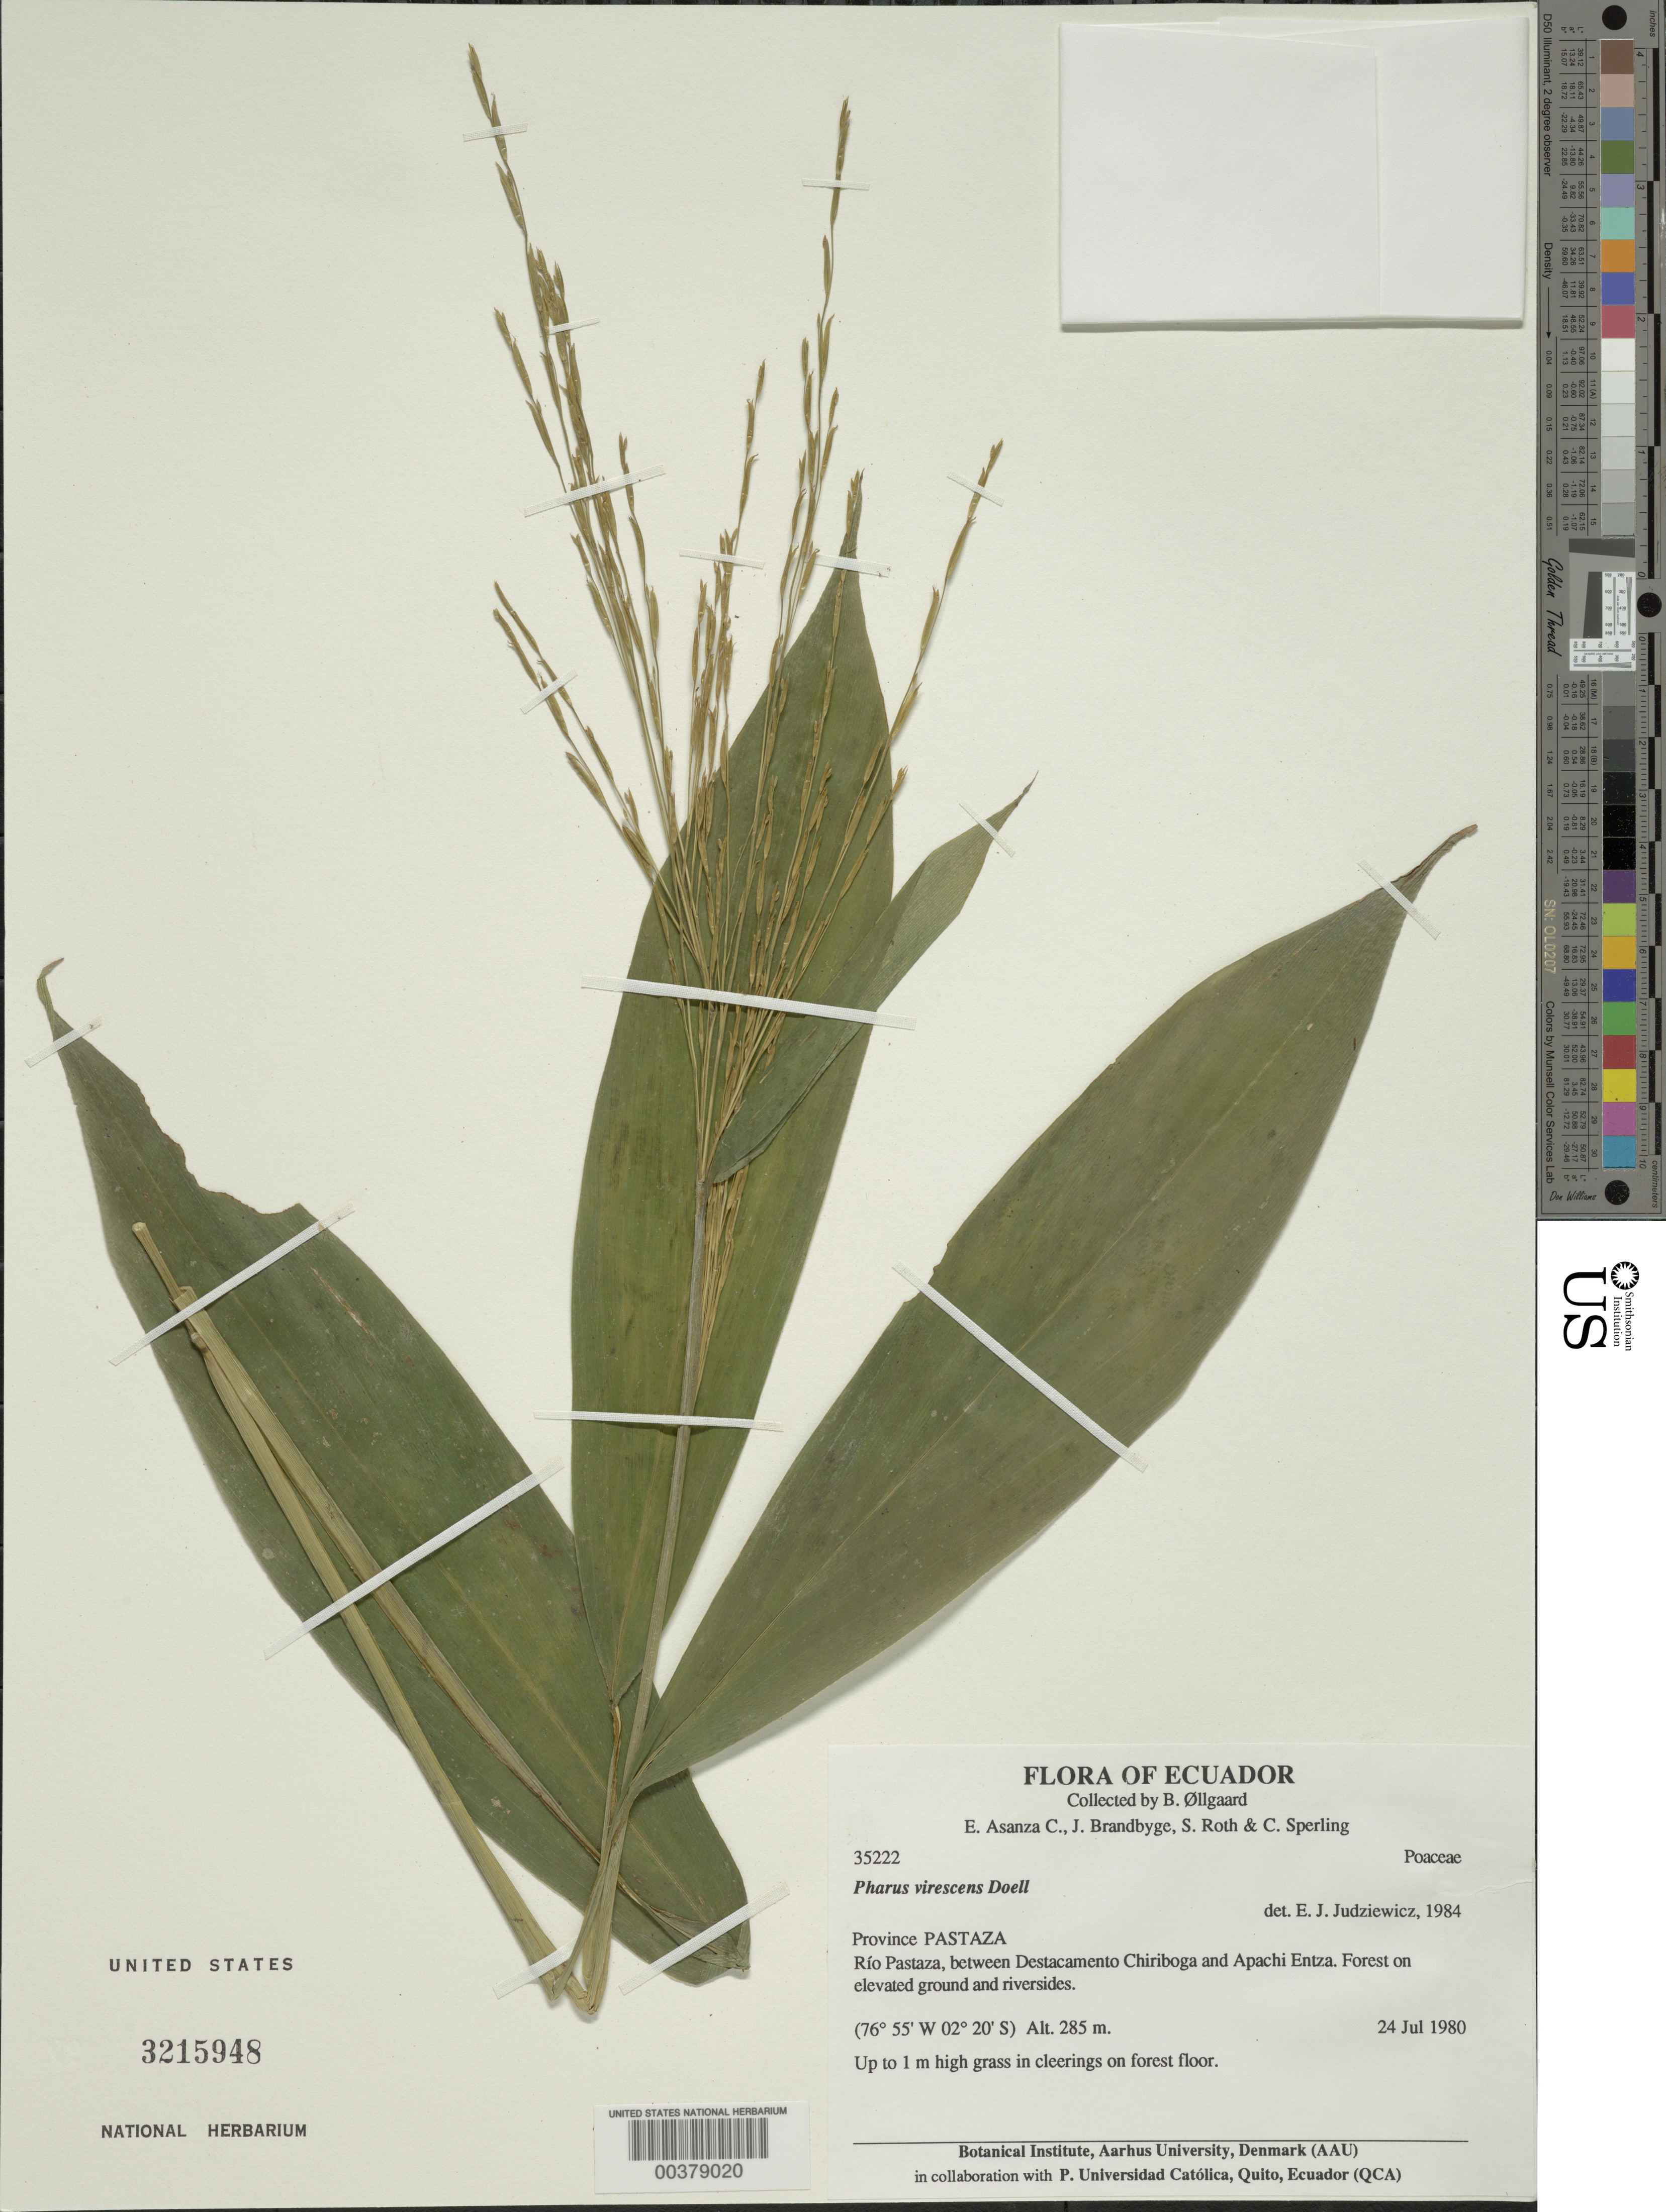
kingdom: Plantae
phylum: Tracheophyta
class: Liliopsida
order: Poales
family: Poaceae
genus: Pharus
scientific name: Pharus virescens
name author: Döll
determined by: Judziewicz, E. J.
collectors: B. Øllgaard, E. Asanza C., J. Brandbyge & S. Roth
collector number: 35222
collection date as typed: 24 Jul 1980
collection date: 1980-07-24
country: Ecuador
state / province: Pastaza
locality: Rio pastaza, between destacamento chiriboga and apachi entza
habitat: Forest on elevated ground and riversides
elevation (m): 285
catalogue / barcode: US 3215948